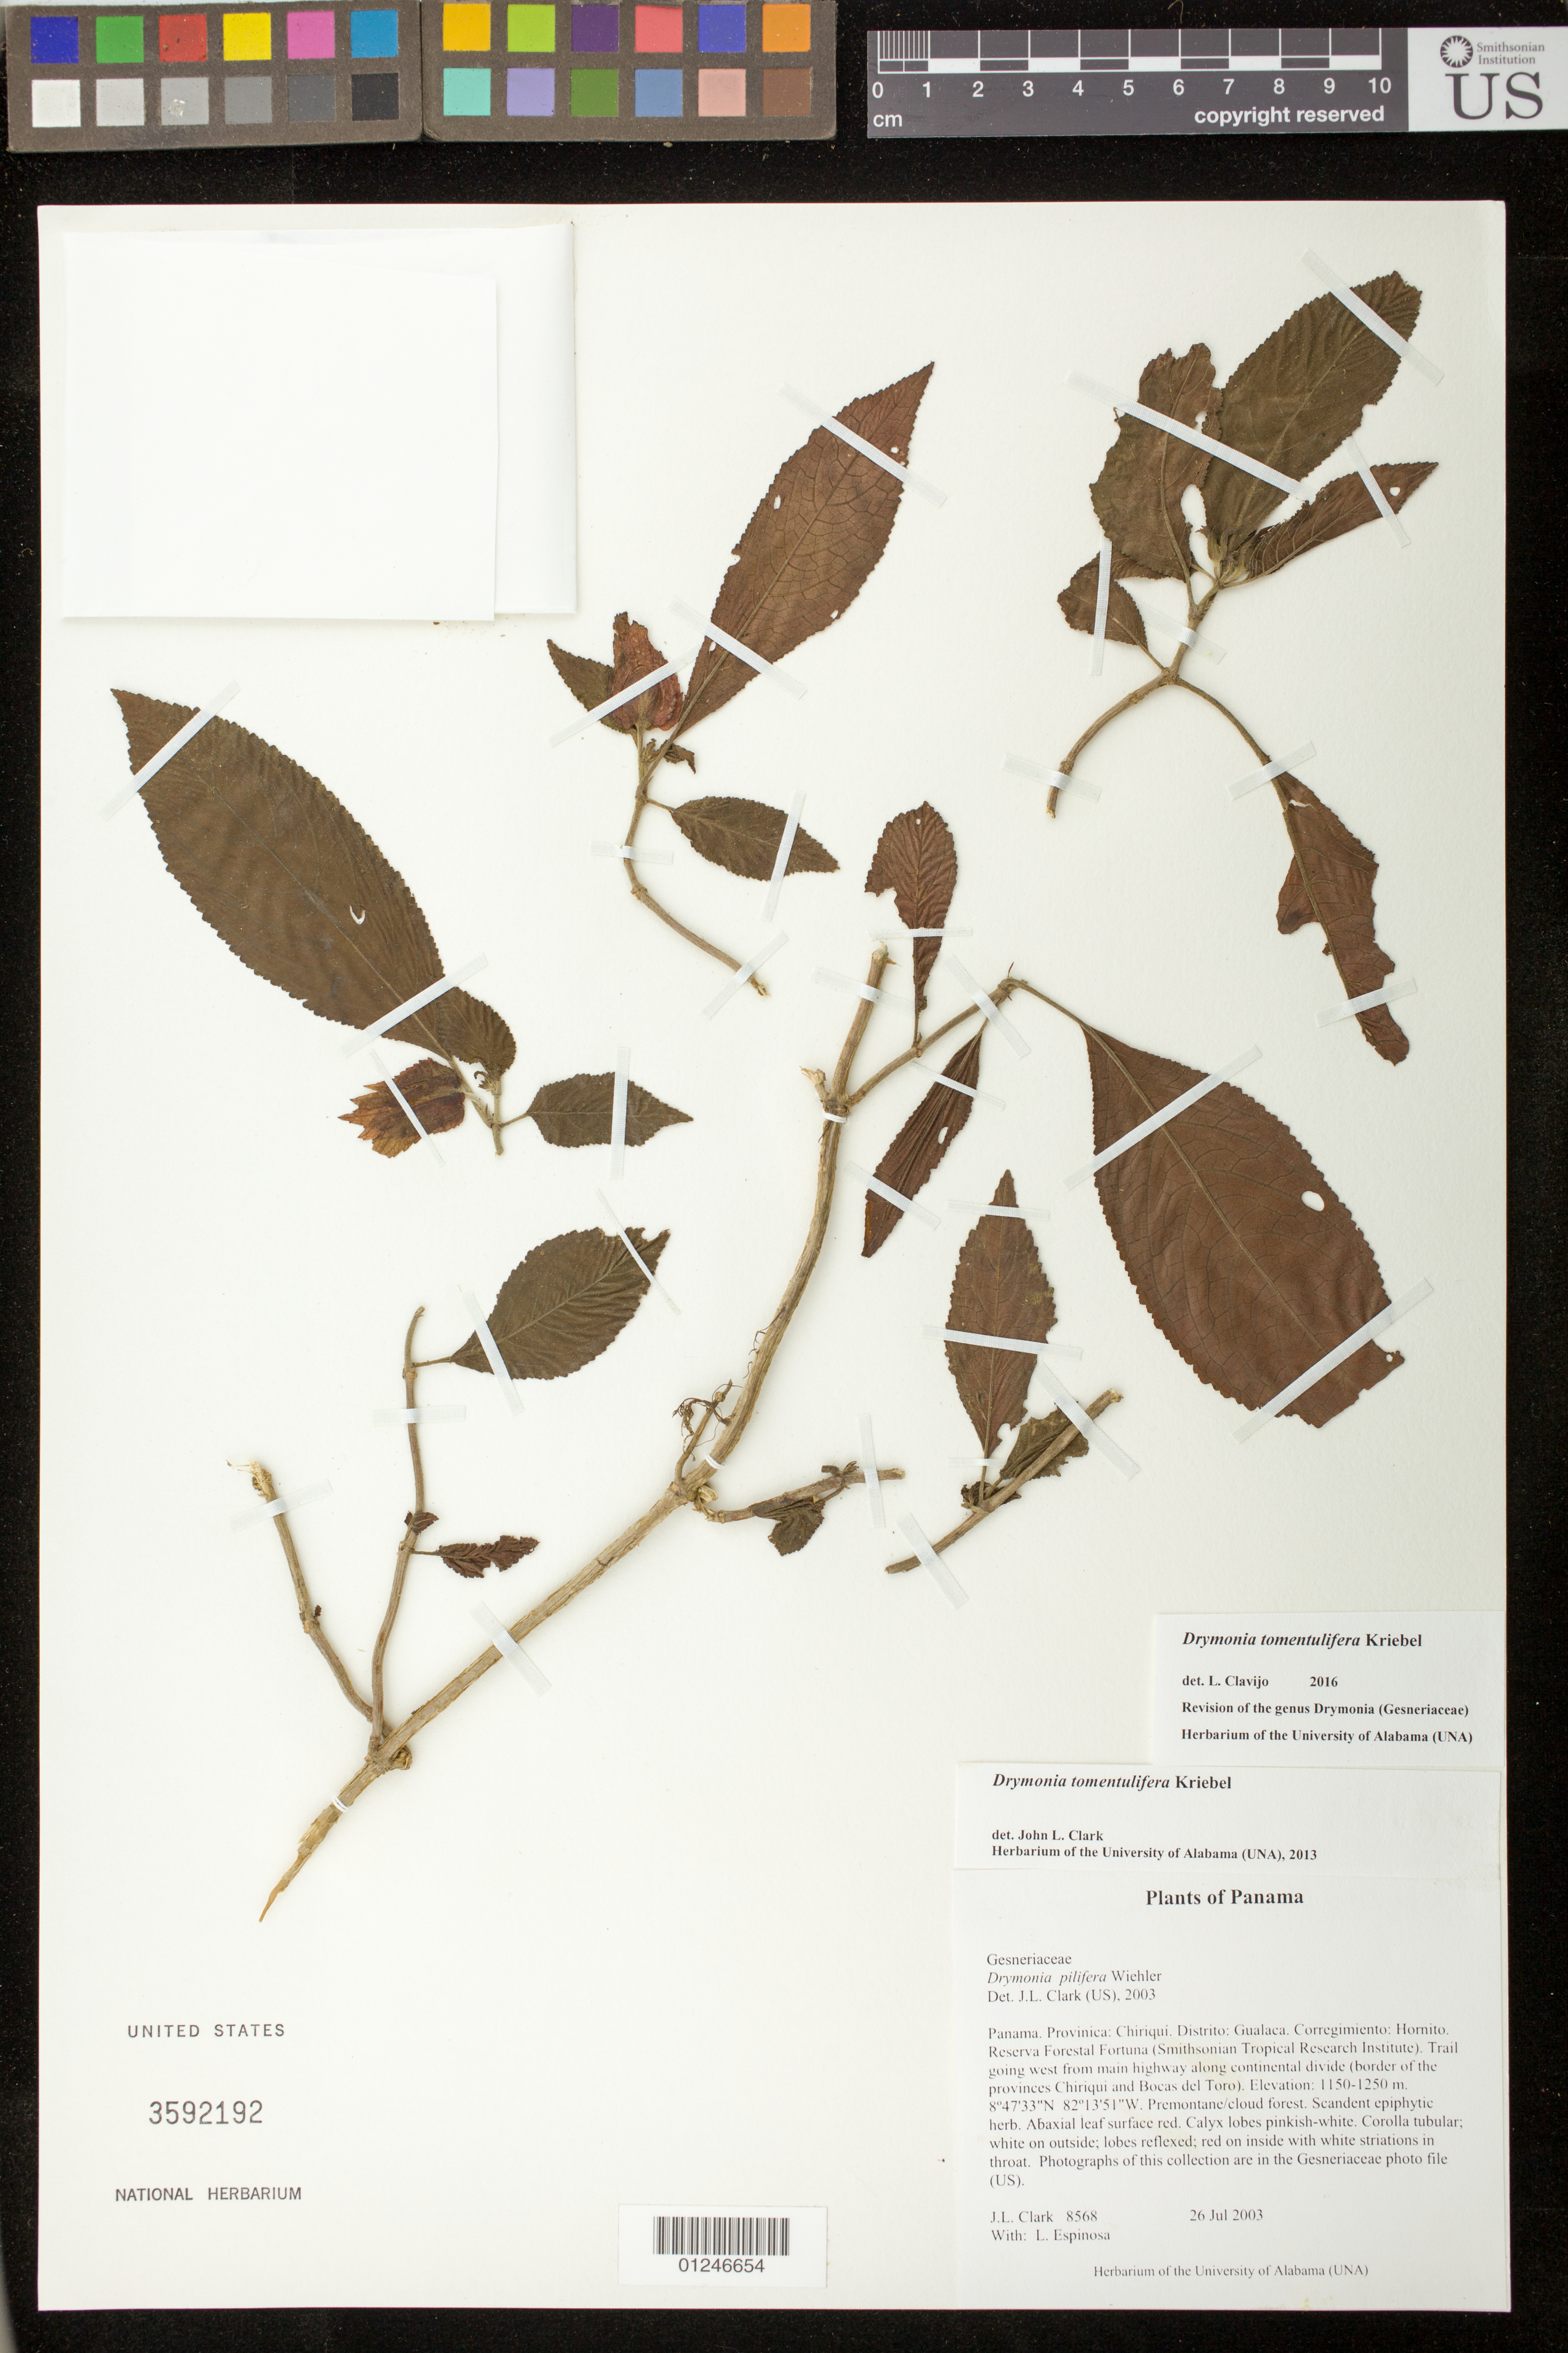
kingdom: Plantae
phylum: Tracheophyta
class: Magnoliopsida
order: Lamiales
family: Gesneriaceae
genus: Drymonia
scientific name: Drymonia tomentulifera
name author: Kriebel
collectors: J. L. Clark & L. Espinosa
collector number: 8568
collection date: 2003-07-26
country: Panama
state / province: Chiriqui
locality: Smithsonian Trpoical Research Institute. Trail going west from main highway along continental divide (border of the provinces Chiriqui and Bocas del Toro.)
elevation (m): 1120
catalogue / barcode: US 3592192